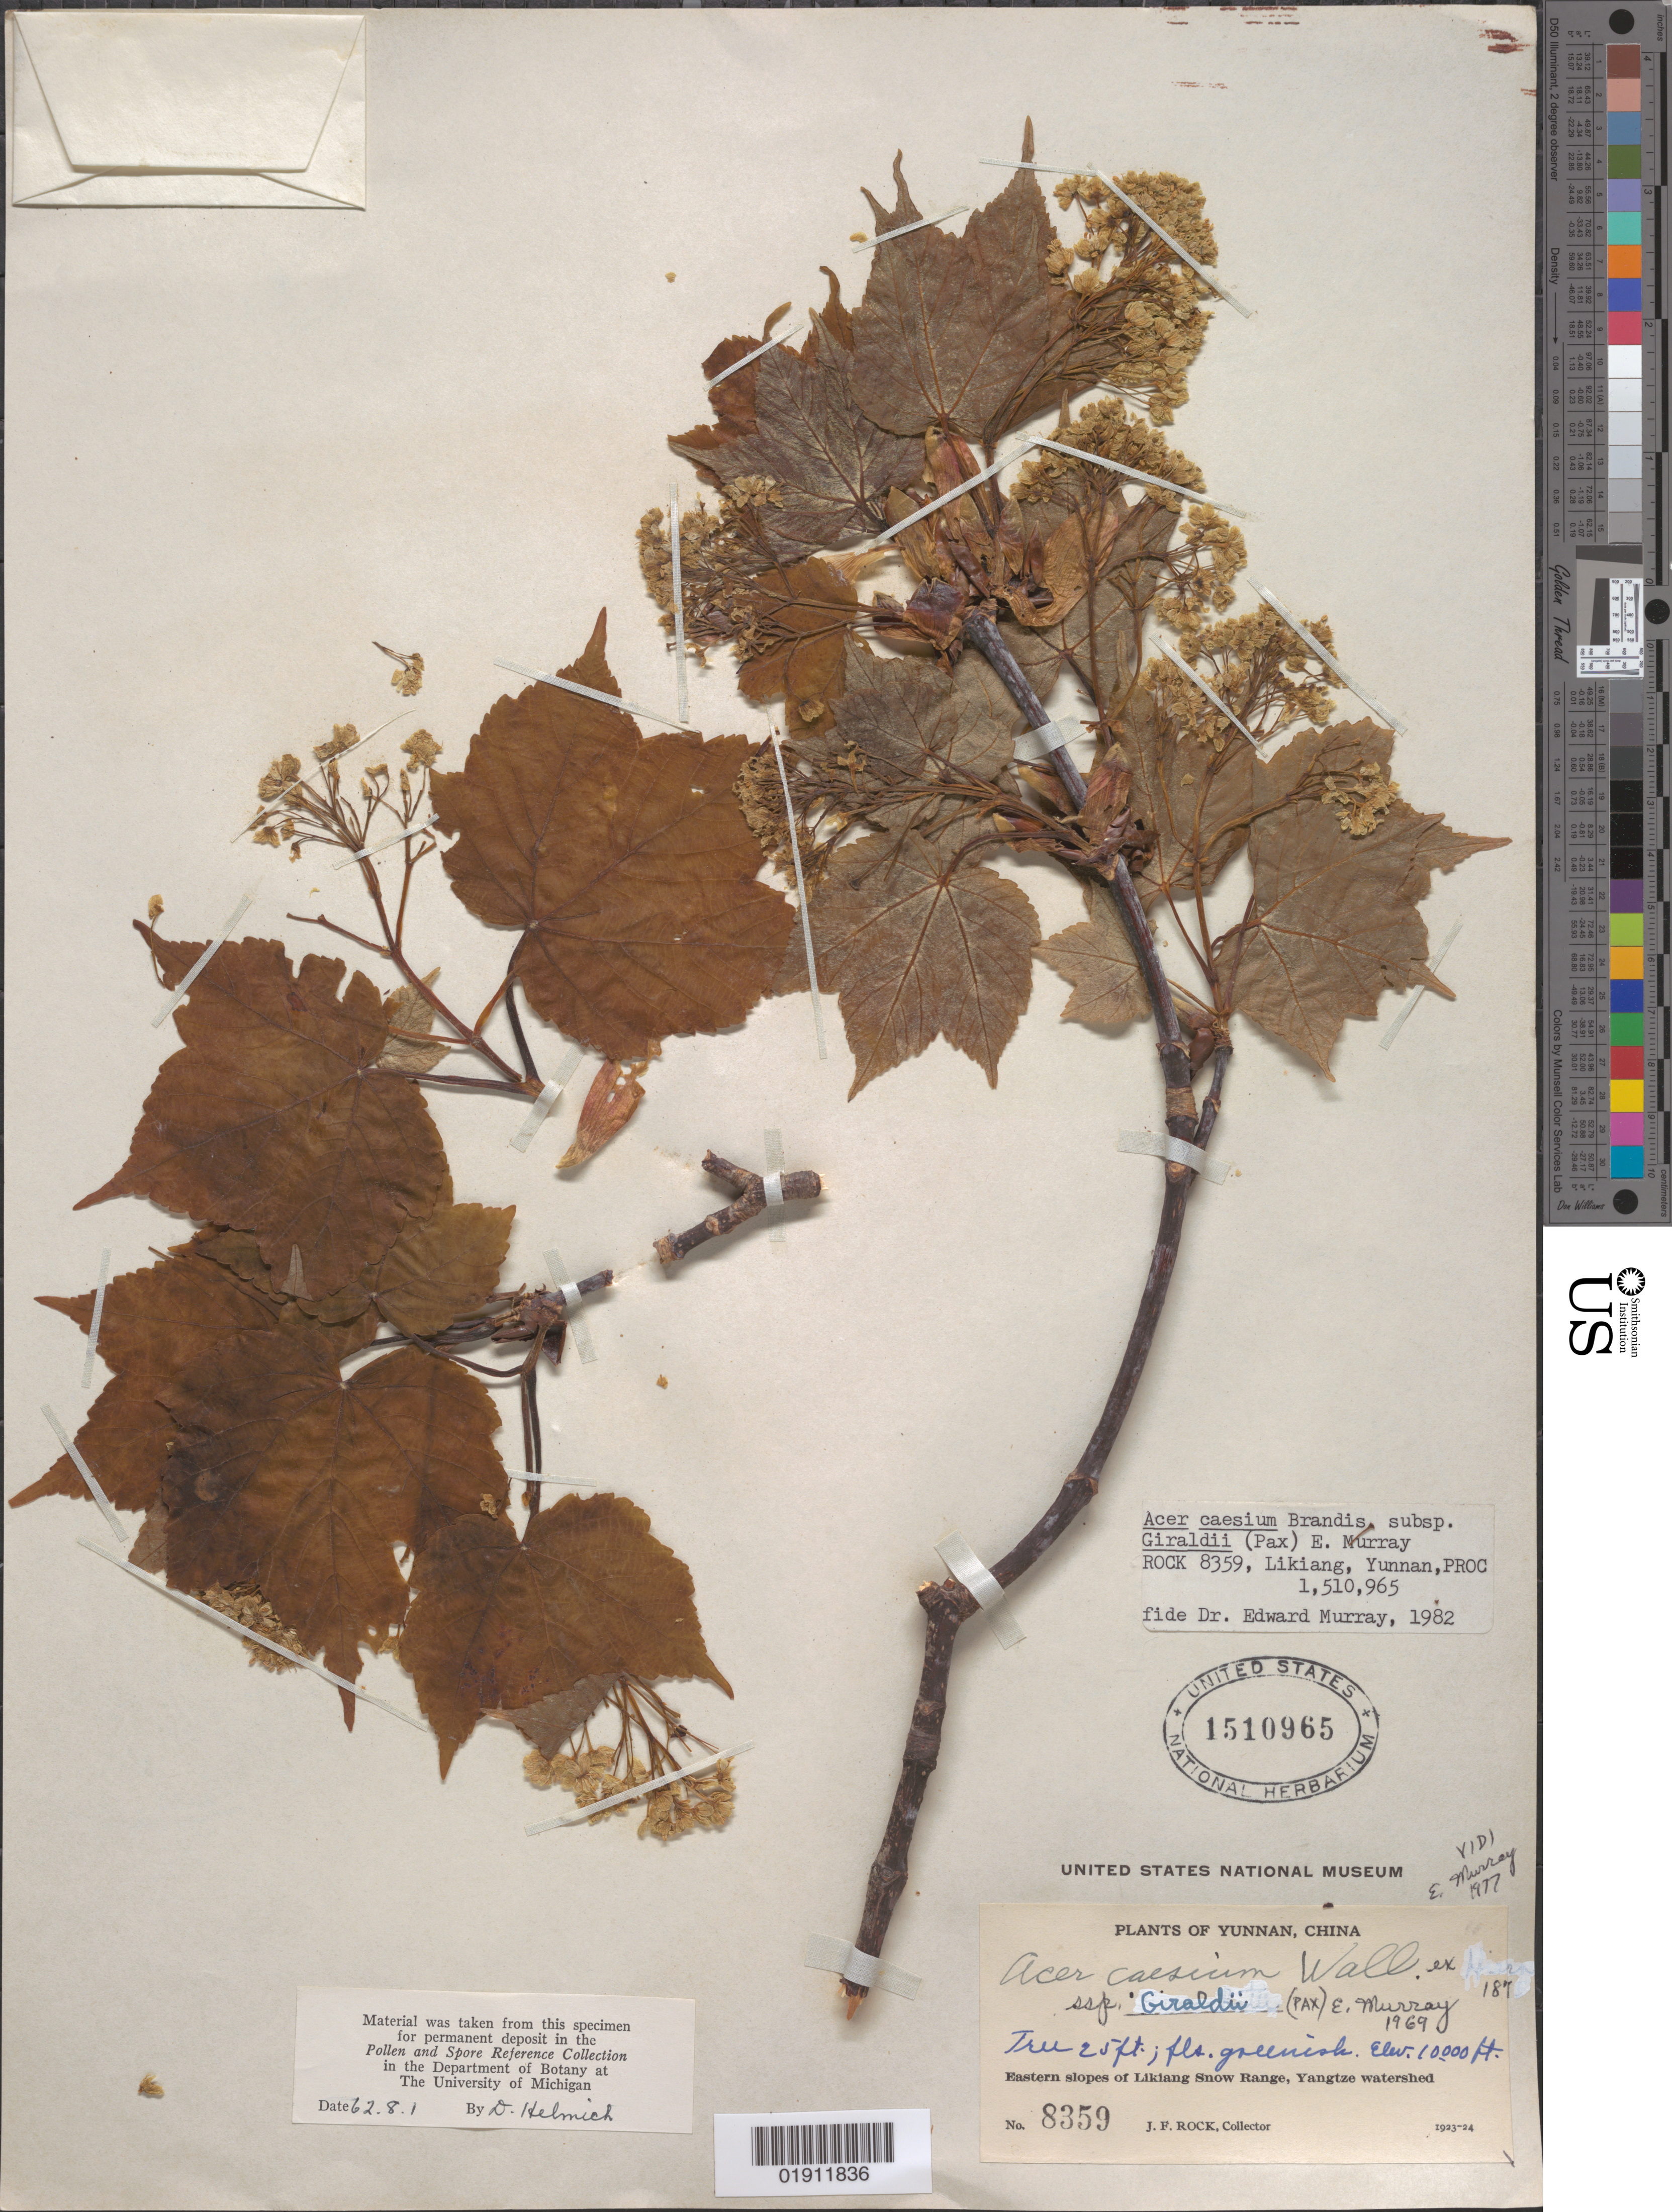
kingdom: Plantae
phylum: Tracheophyta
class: Magnoliopsida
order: Sapindales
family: Sapindaceae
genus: Acer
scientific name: Acer caesium subsp. giraldii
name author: (Pax) A.E. Murray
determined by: Murray, Edward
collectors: J. F. Rock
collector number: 8359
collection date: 1923/1924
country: China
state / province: Yunnan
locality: Yangtze watershed, eastern slopes of Likiang Snow Range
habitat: Eastern slopes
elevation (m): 3048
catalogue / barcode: US 1510965